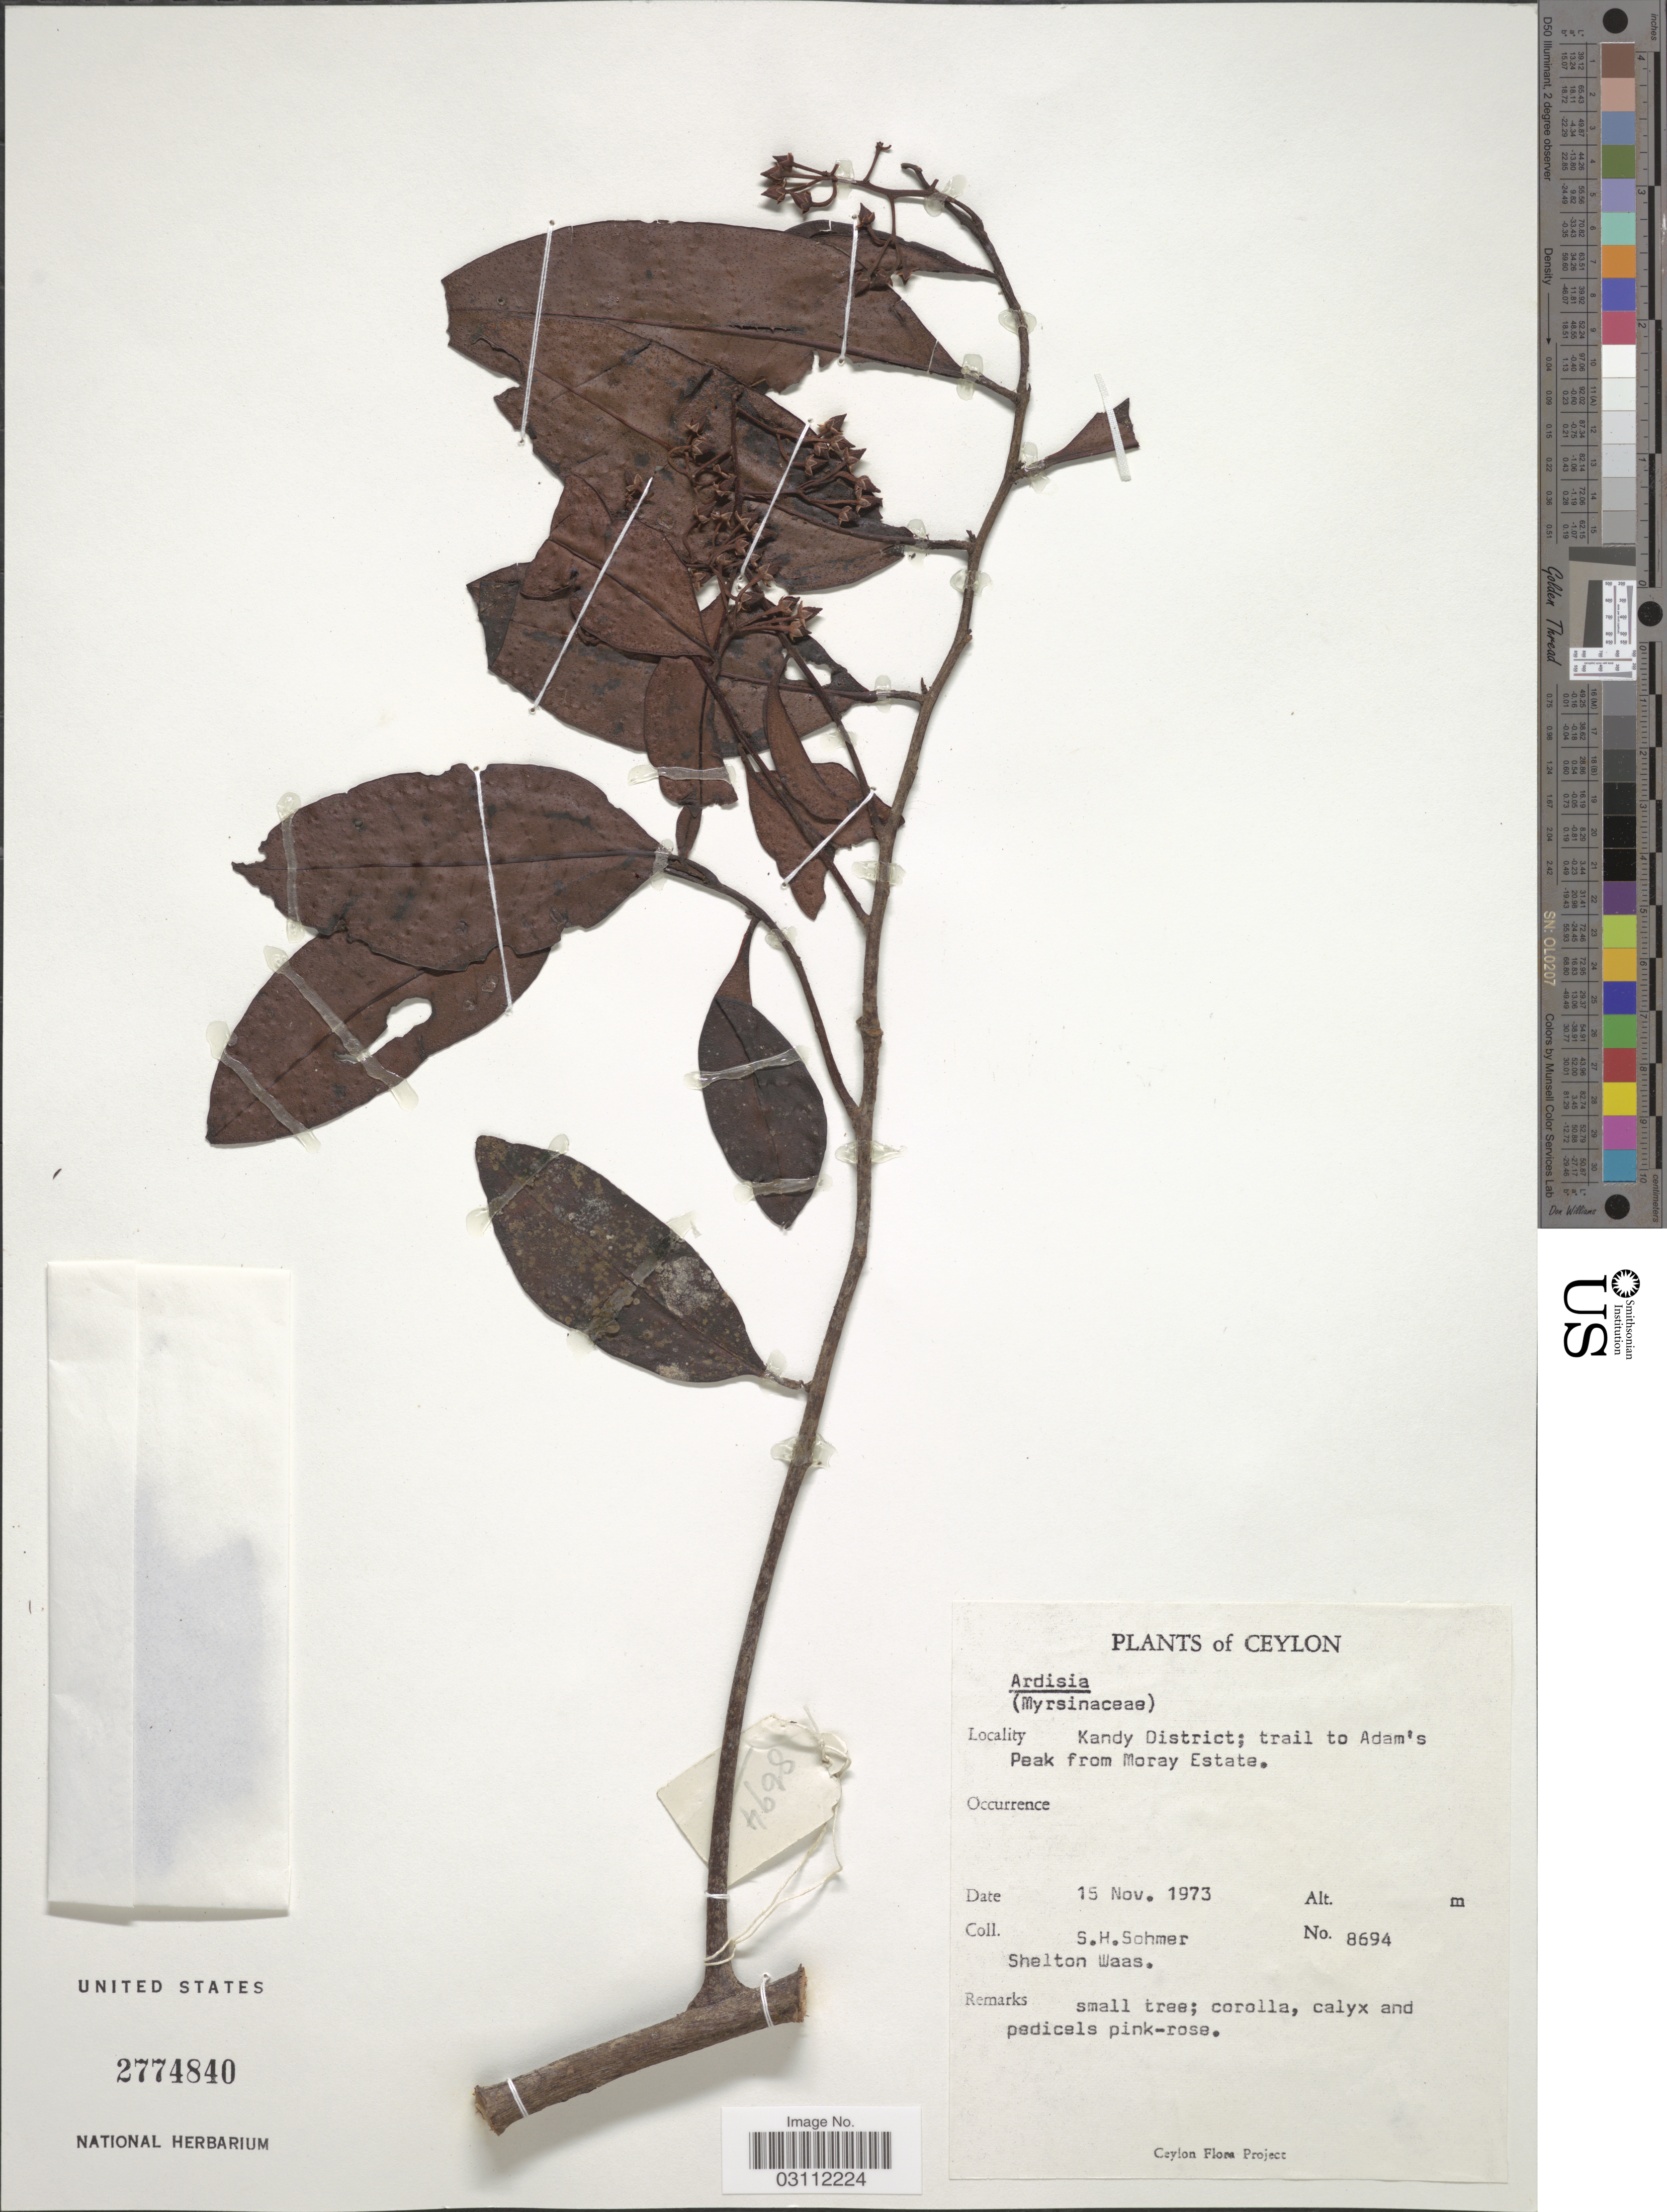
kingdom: Plantae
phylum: Tracheophyta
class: Magnoliopsida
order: Ericales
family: Primulaceae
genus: Ardisia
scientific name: Ardisia sp.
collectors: S. H. Sohmer & S. Waas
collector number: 8694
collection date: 1973-11-15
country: Sri Lanka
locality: Ceylon. Kandy District; trail to Adam's Peak from Moray Estate.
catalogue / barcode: US 2774840